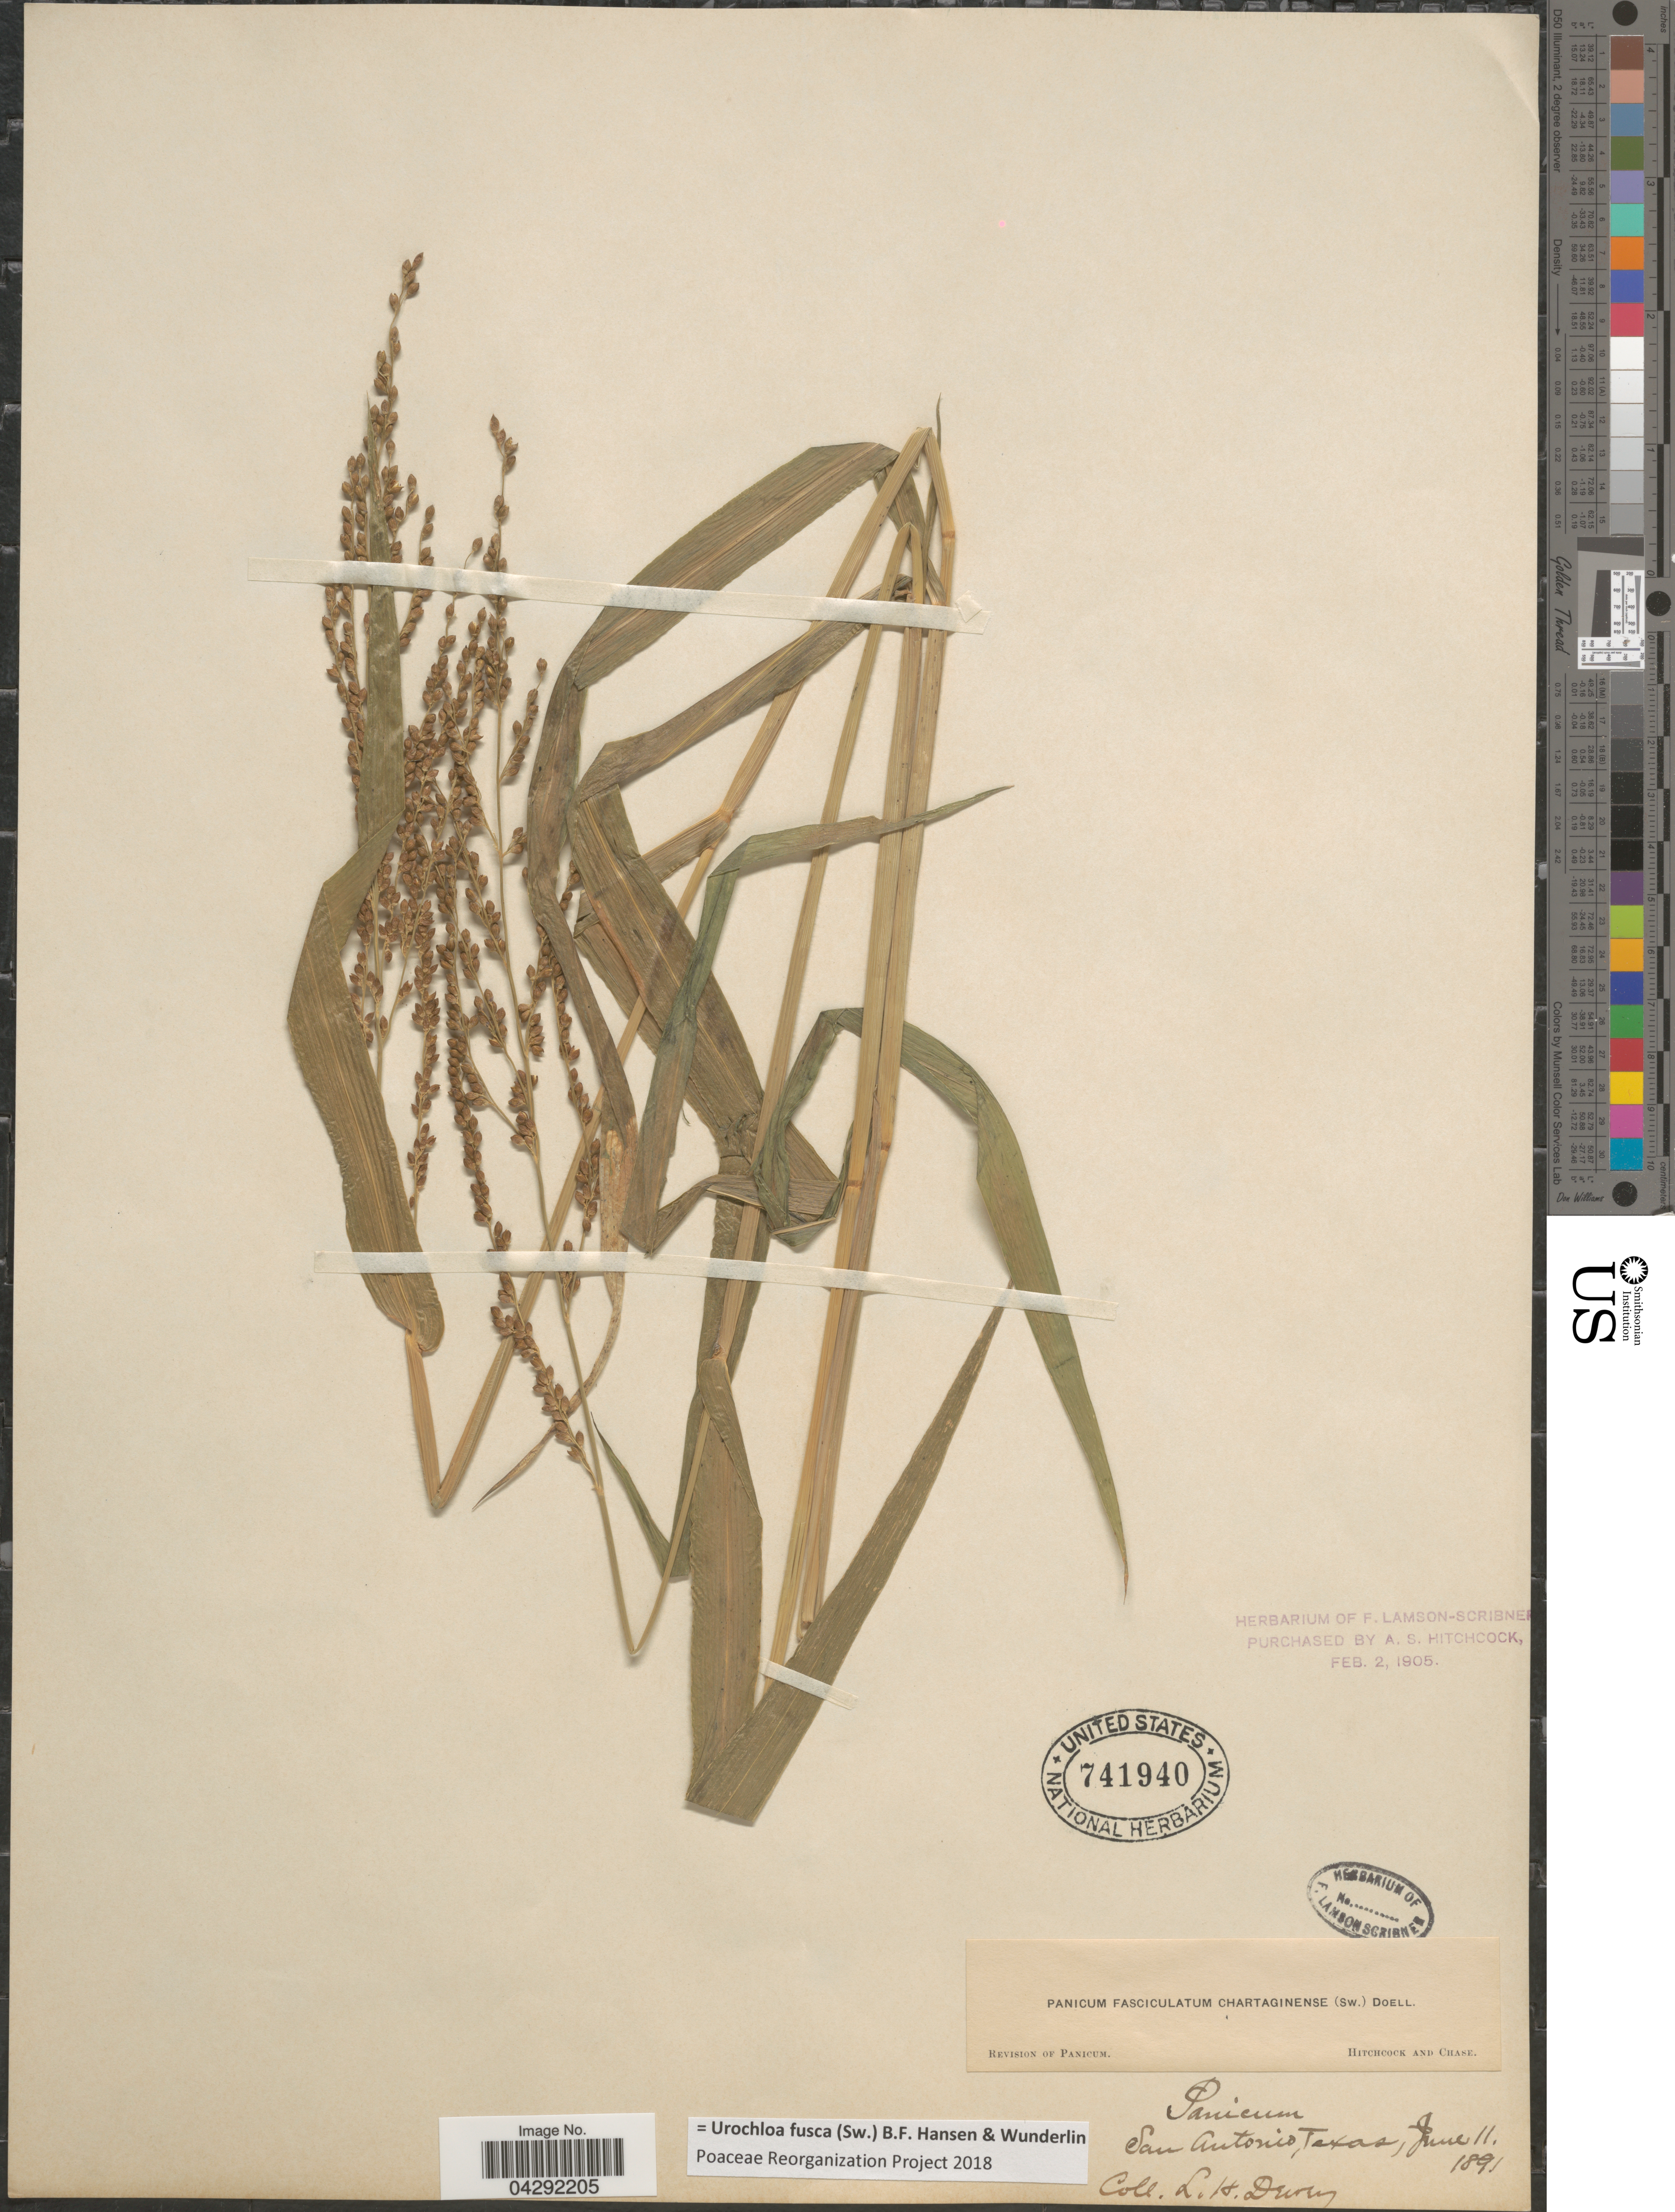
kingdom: Plantae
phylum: Tracheophyta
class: Liliopsida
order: Poales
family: Poaceae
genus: Urochloa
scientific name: Urochloa fusca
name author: (Sw.) B.F. Hansen & Wunderlin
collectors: L. H. Dewey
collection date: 1891-06-11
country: United States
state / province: Texas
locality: San Antonio.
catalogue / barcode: US 741940